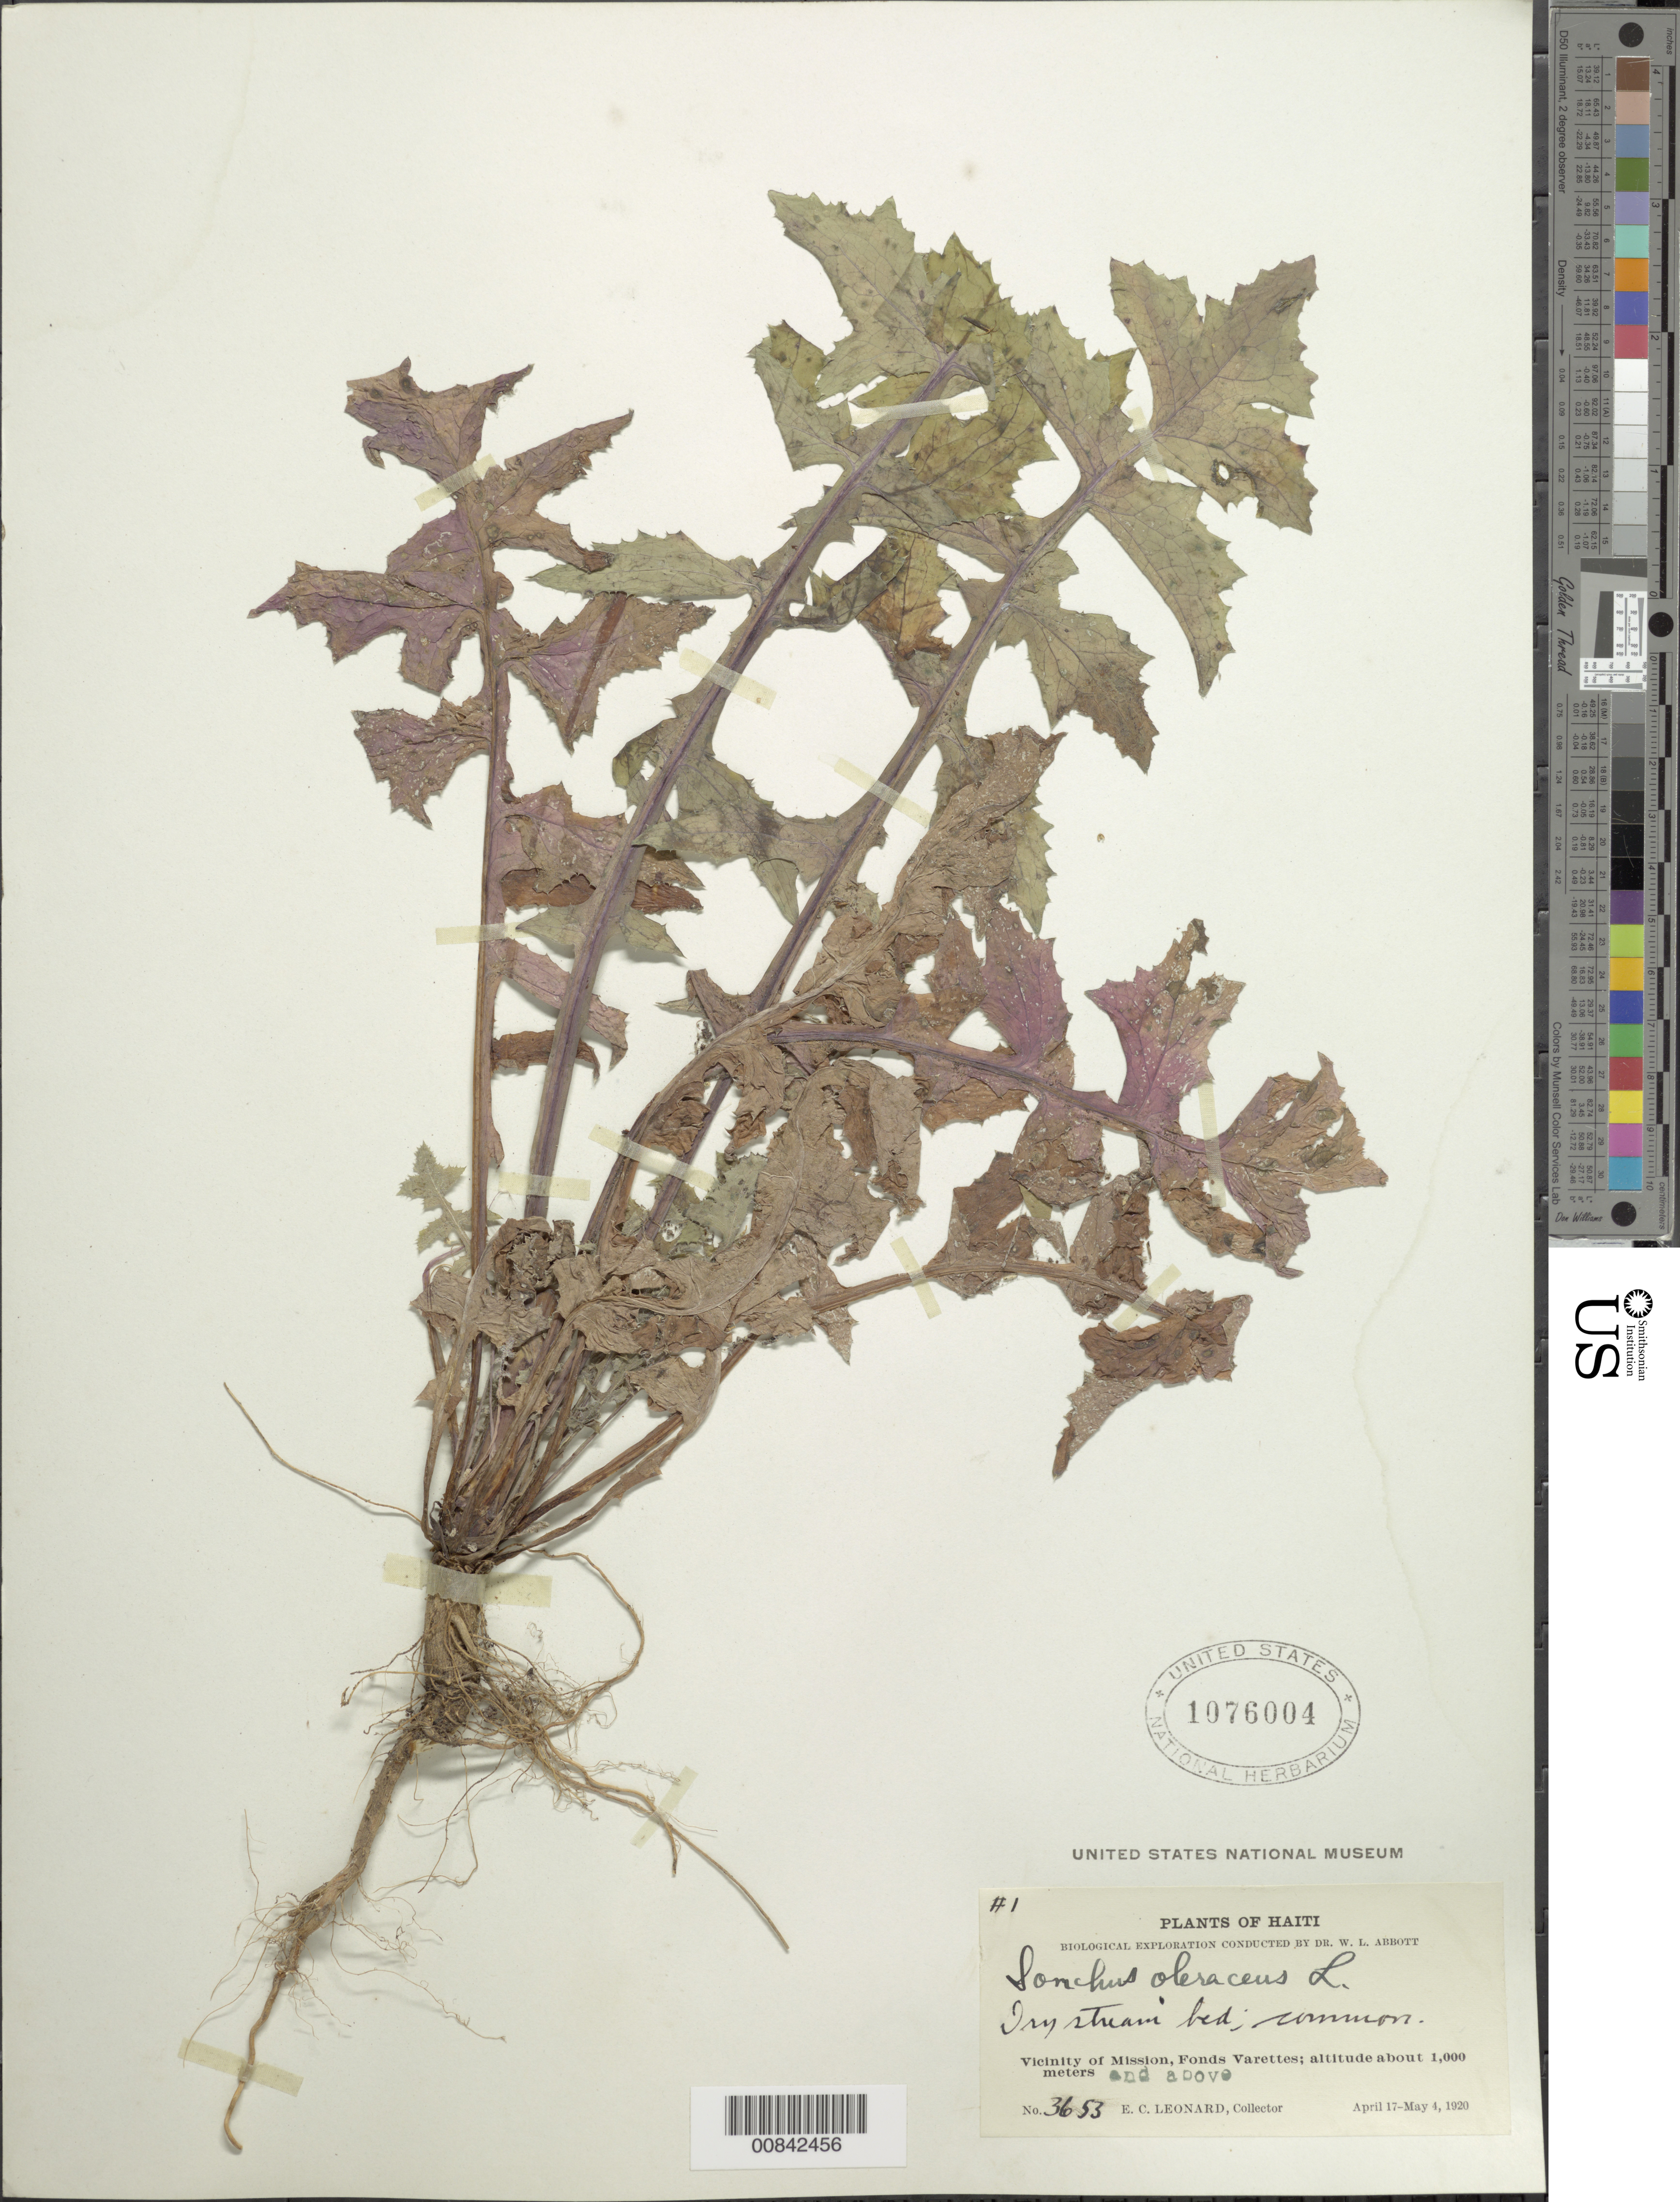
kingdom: Plantae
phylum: Tracheophyta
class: Magnoliopsida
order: Asterales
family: Asteraceae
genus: Sonchus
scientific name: Sonchus oleraceus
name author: L.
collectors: E. C. Leonard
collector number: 3653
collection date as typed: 17 Apr 1920 to 04 May 1920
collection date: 1920-04-17/1920-05-04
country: Haiti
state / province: Ouest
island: Hispaniola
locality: Vicinity of Mission, Fond Verrettes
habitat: Dry stream bed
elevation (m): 1000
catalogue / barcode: US 1076004